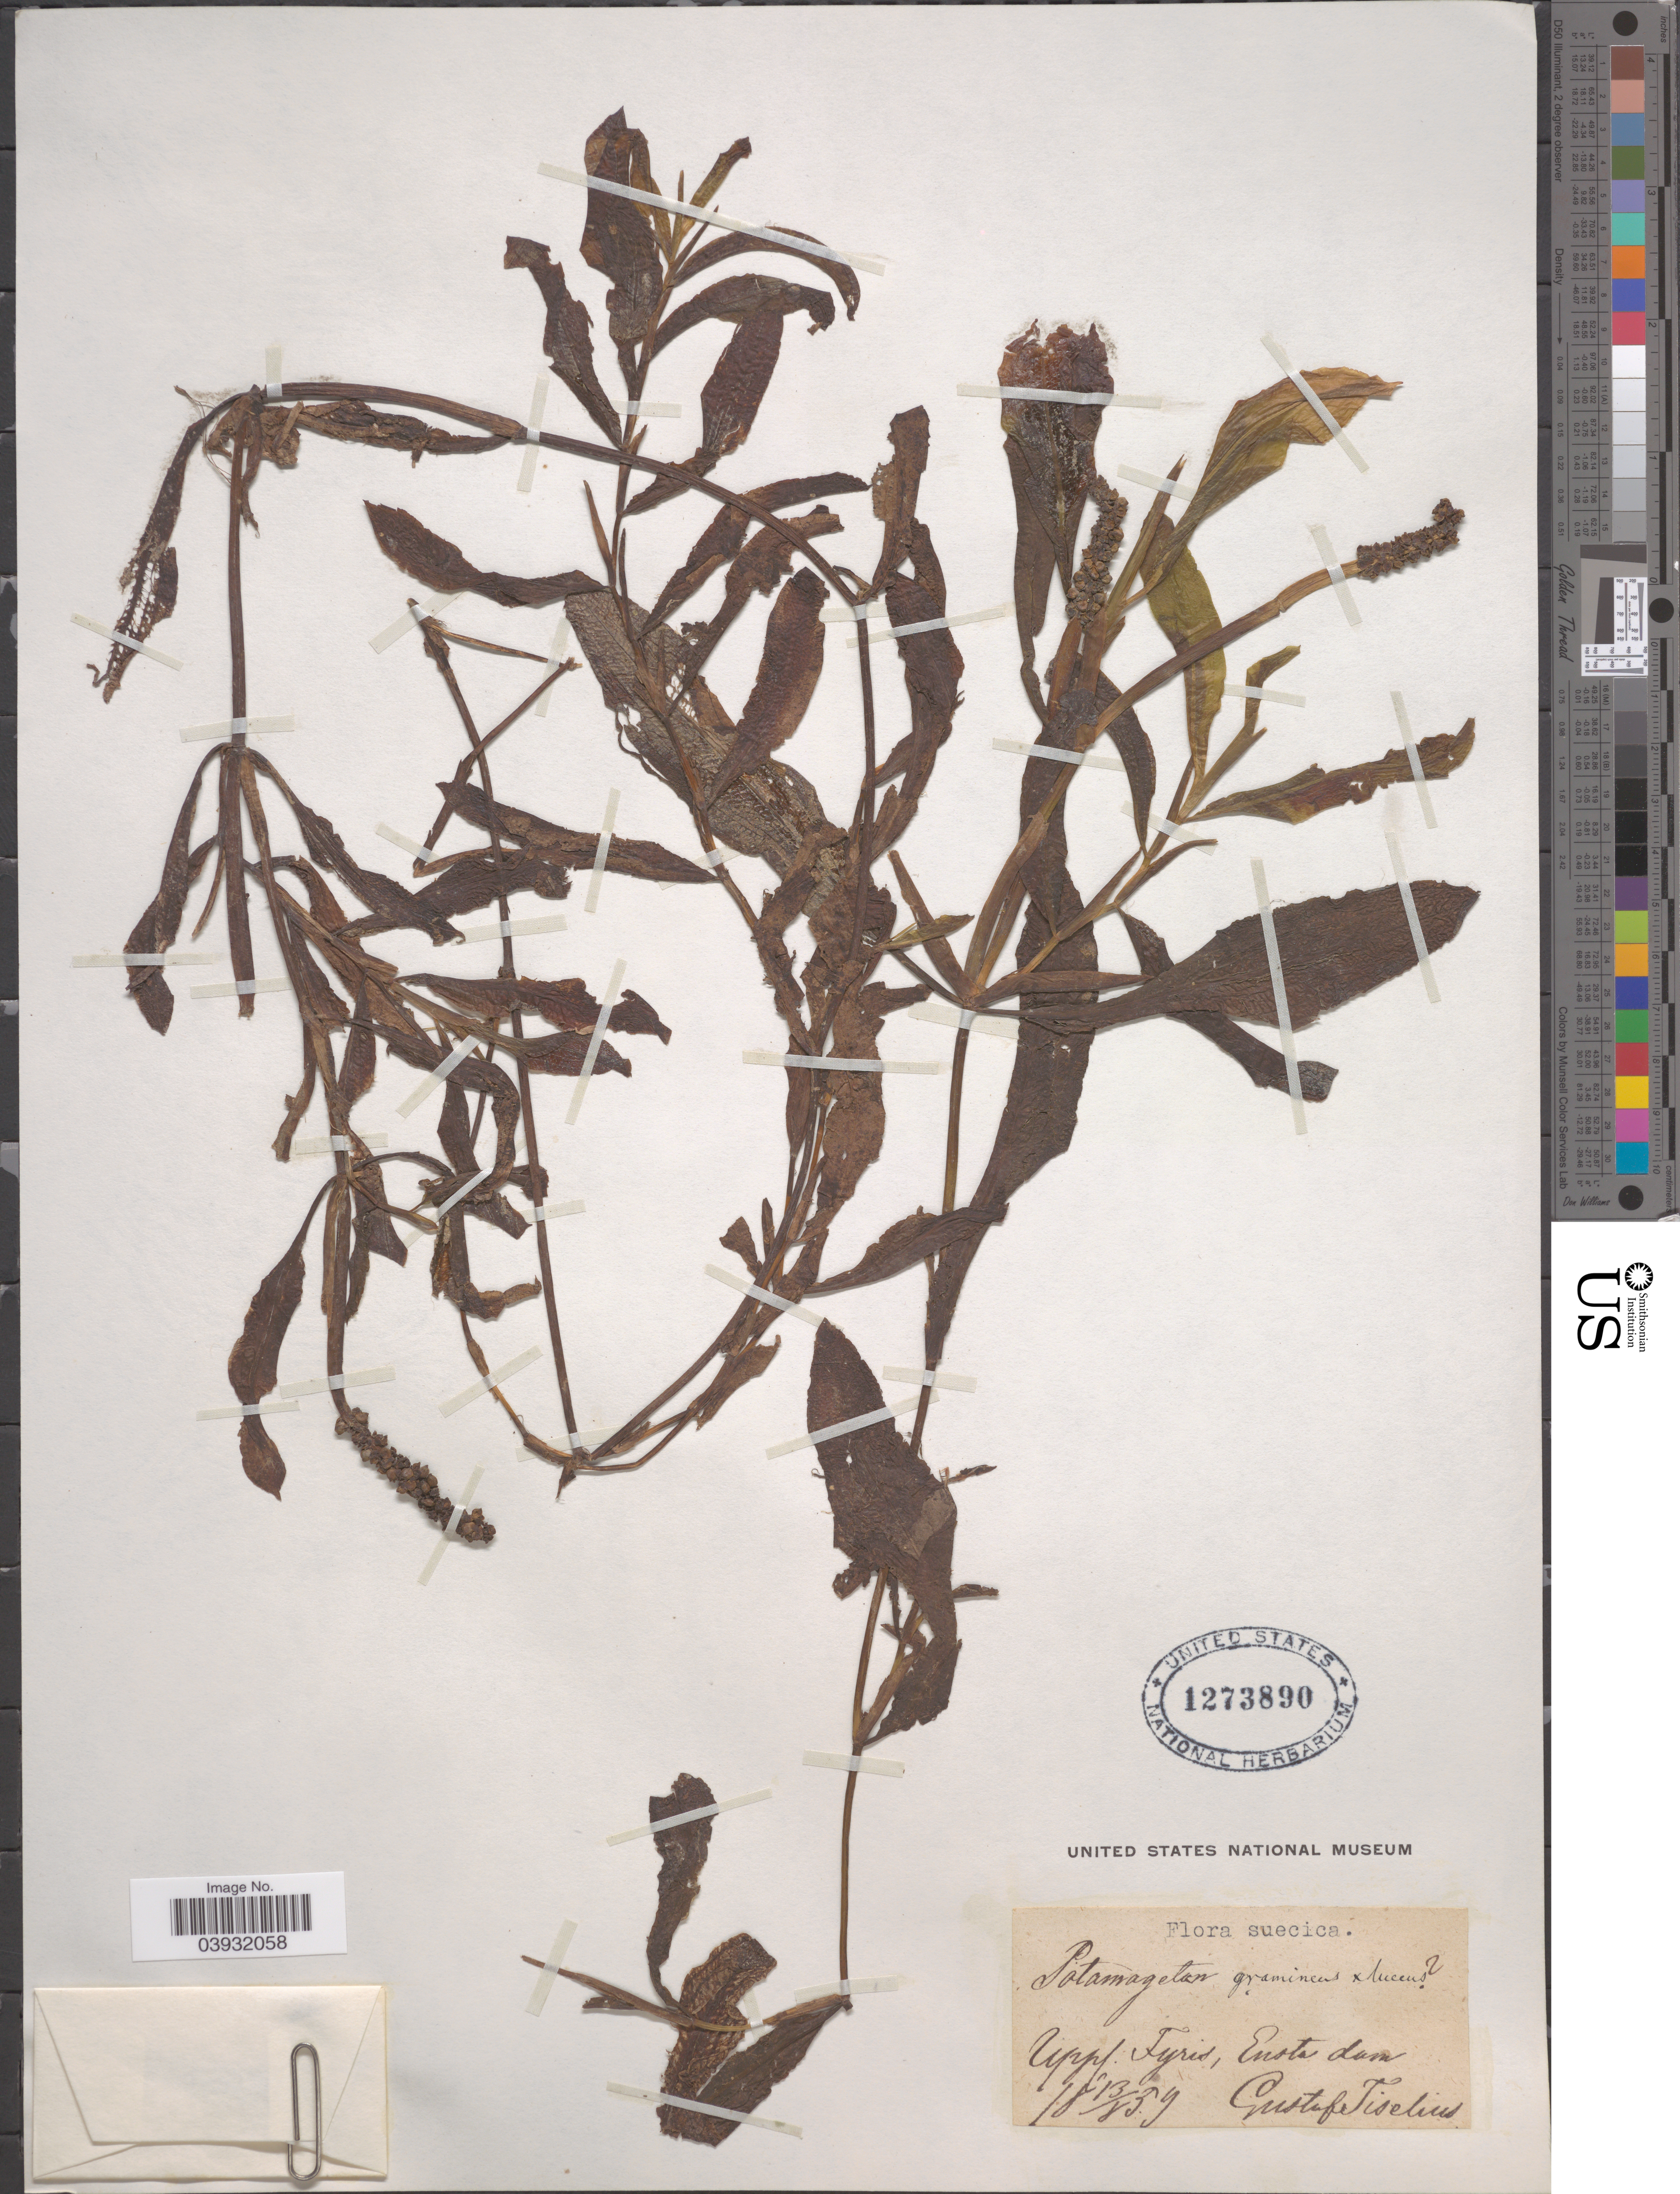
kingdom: Plantae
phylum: Tracheophyta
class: Liliopsida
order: Alismatales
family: Potamogetonaceae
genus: Potamogeton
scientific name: Potamogeton gramineus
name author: L.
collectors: G. Tiselius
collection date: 1839-08-13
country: Sweden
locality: Suecica. Uppl. Fyris, Ensta dam.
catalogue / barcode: US 1273890